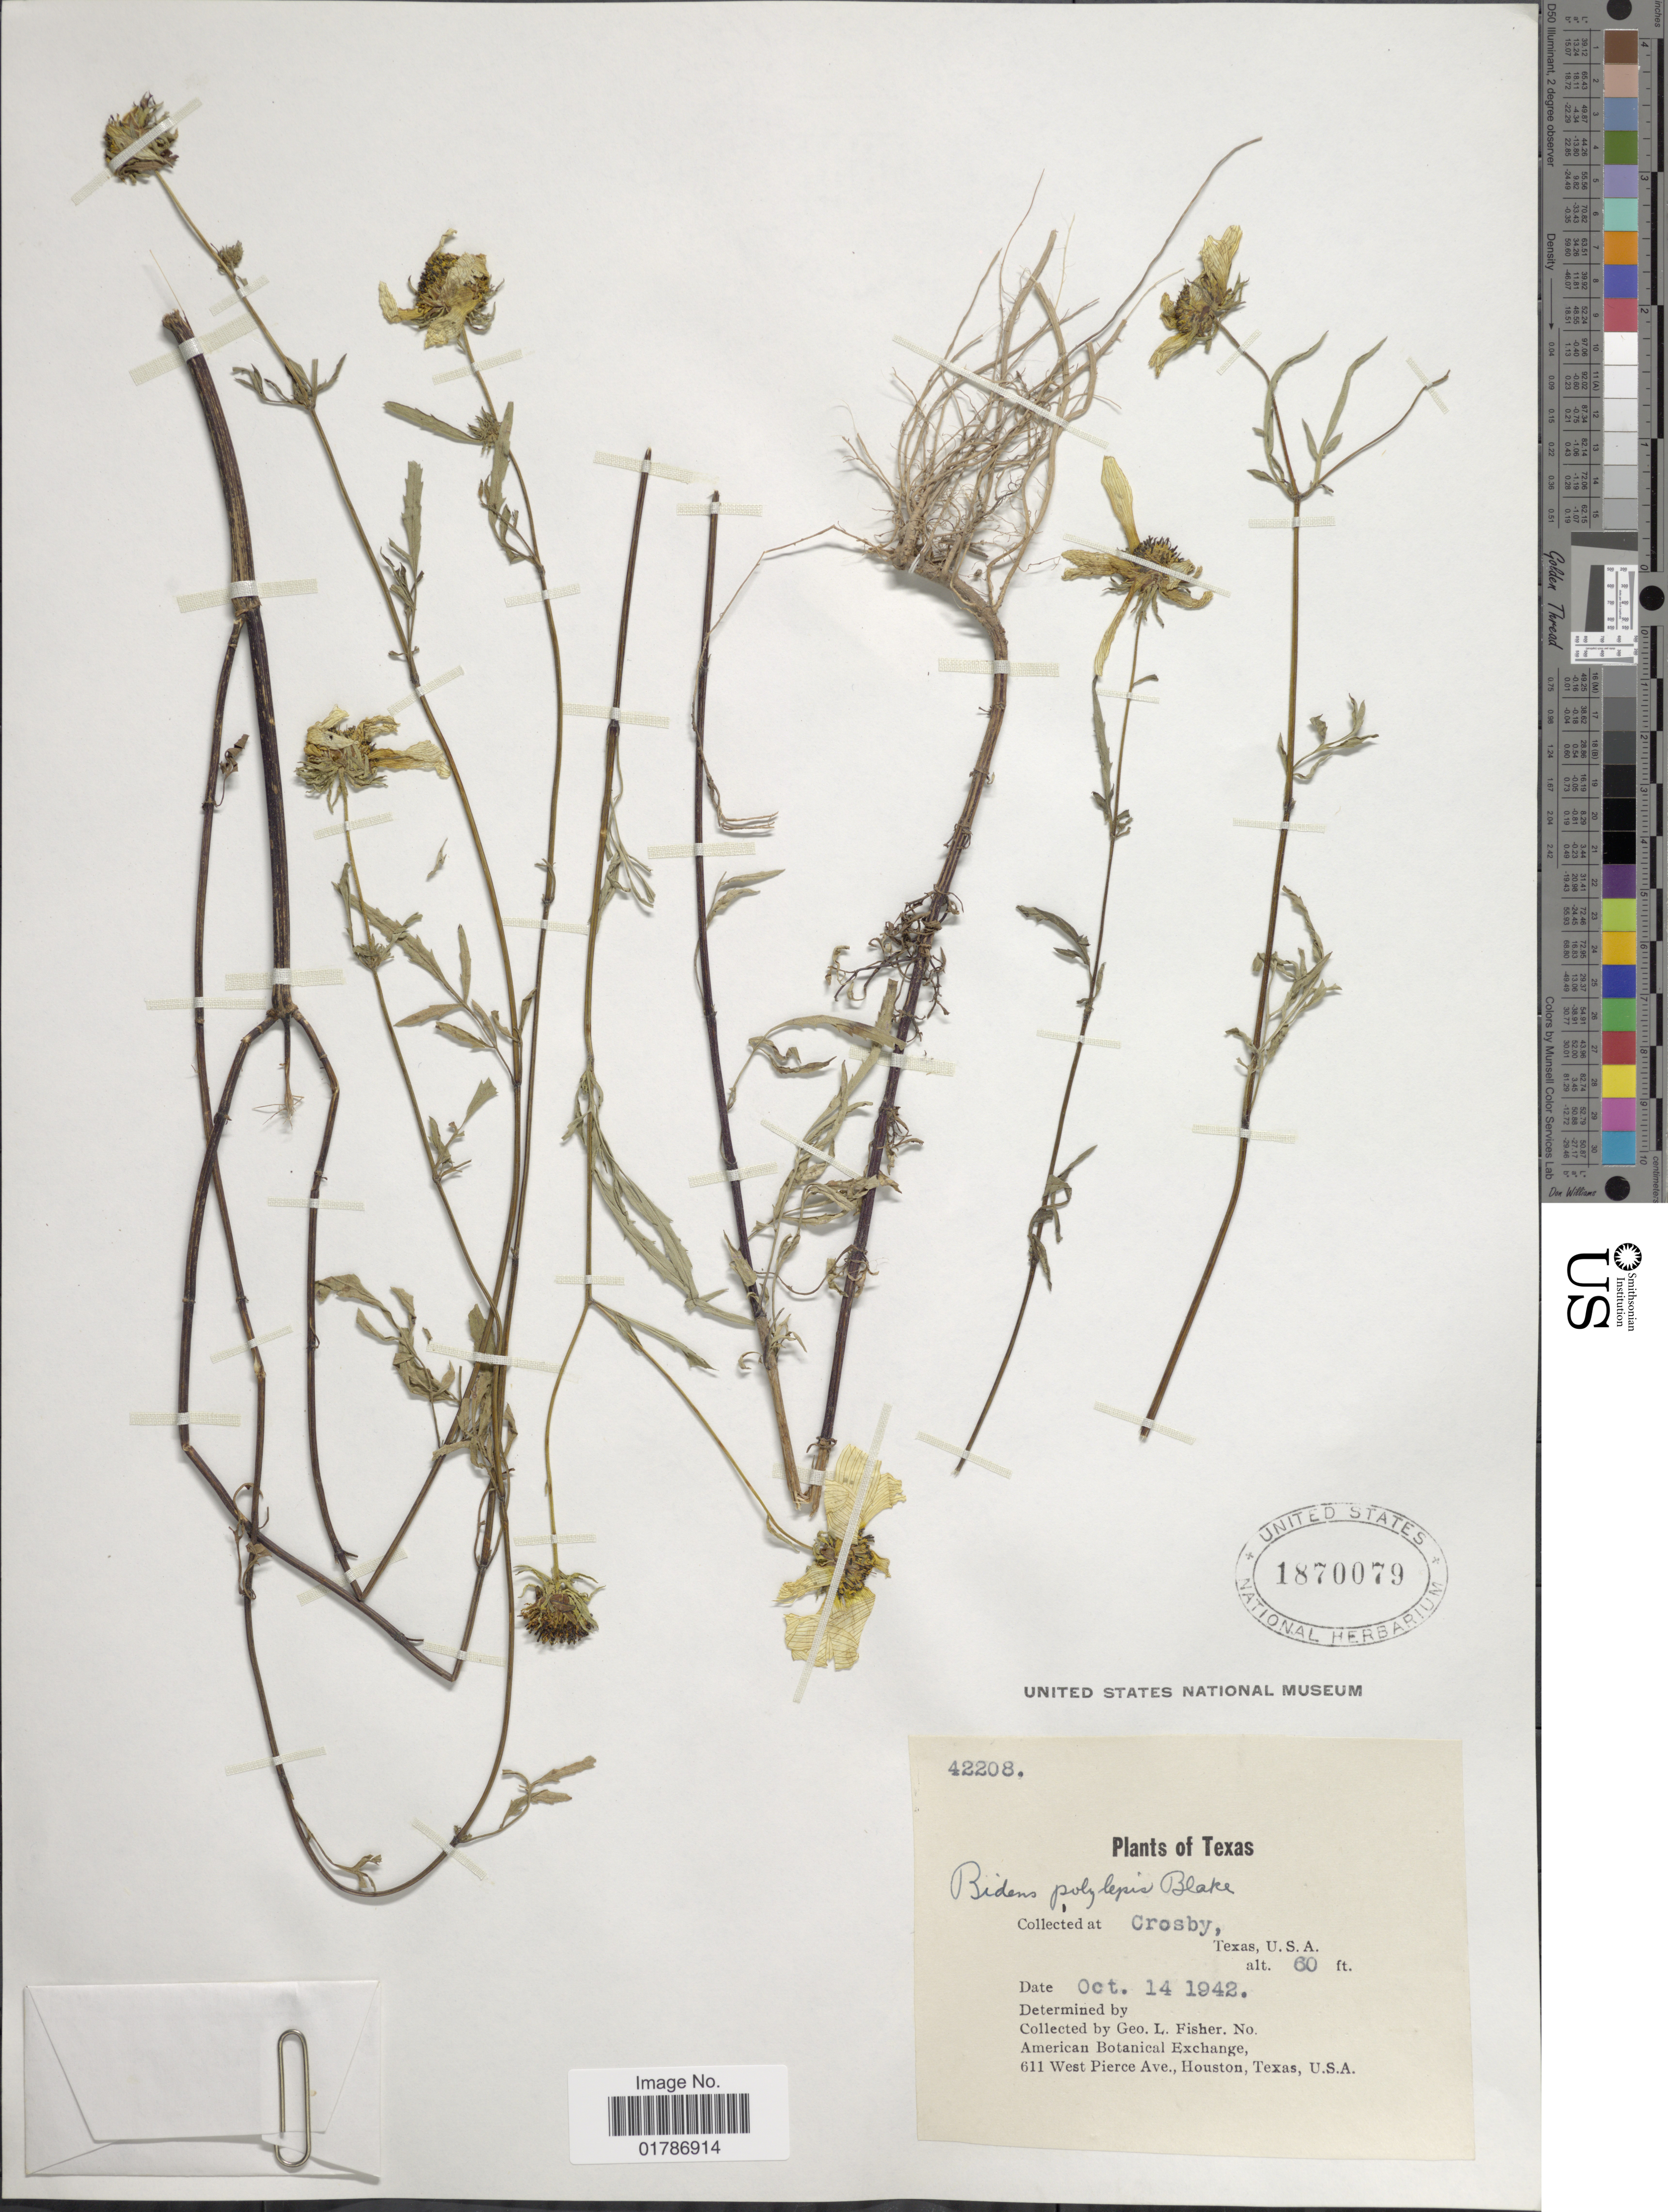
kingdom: Plantae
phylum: Tracheophyta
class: Magnoliopsida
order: Asterales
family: Asteraceae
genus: Bidens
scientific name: Bidens polylepis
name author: S.F. Blake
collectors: G. L. Fisher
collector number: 42208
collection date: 1942-10-14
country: United States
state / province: Texas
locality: Crosby, Texas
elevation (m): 18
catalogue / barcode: US 1870079